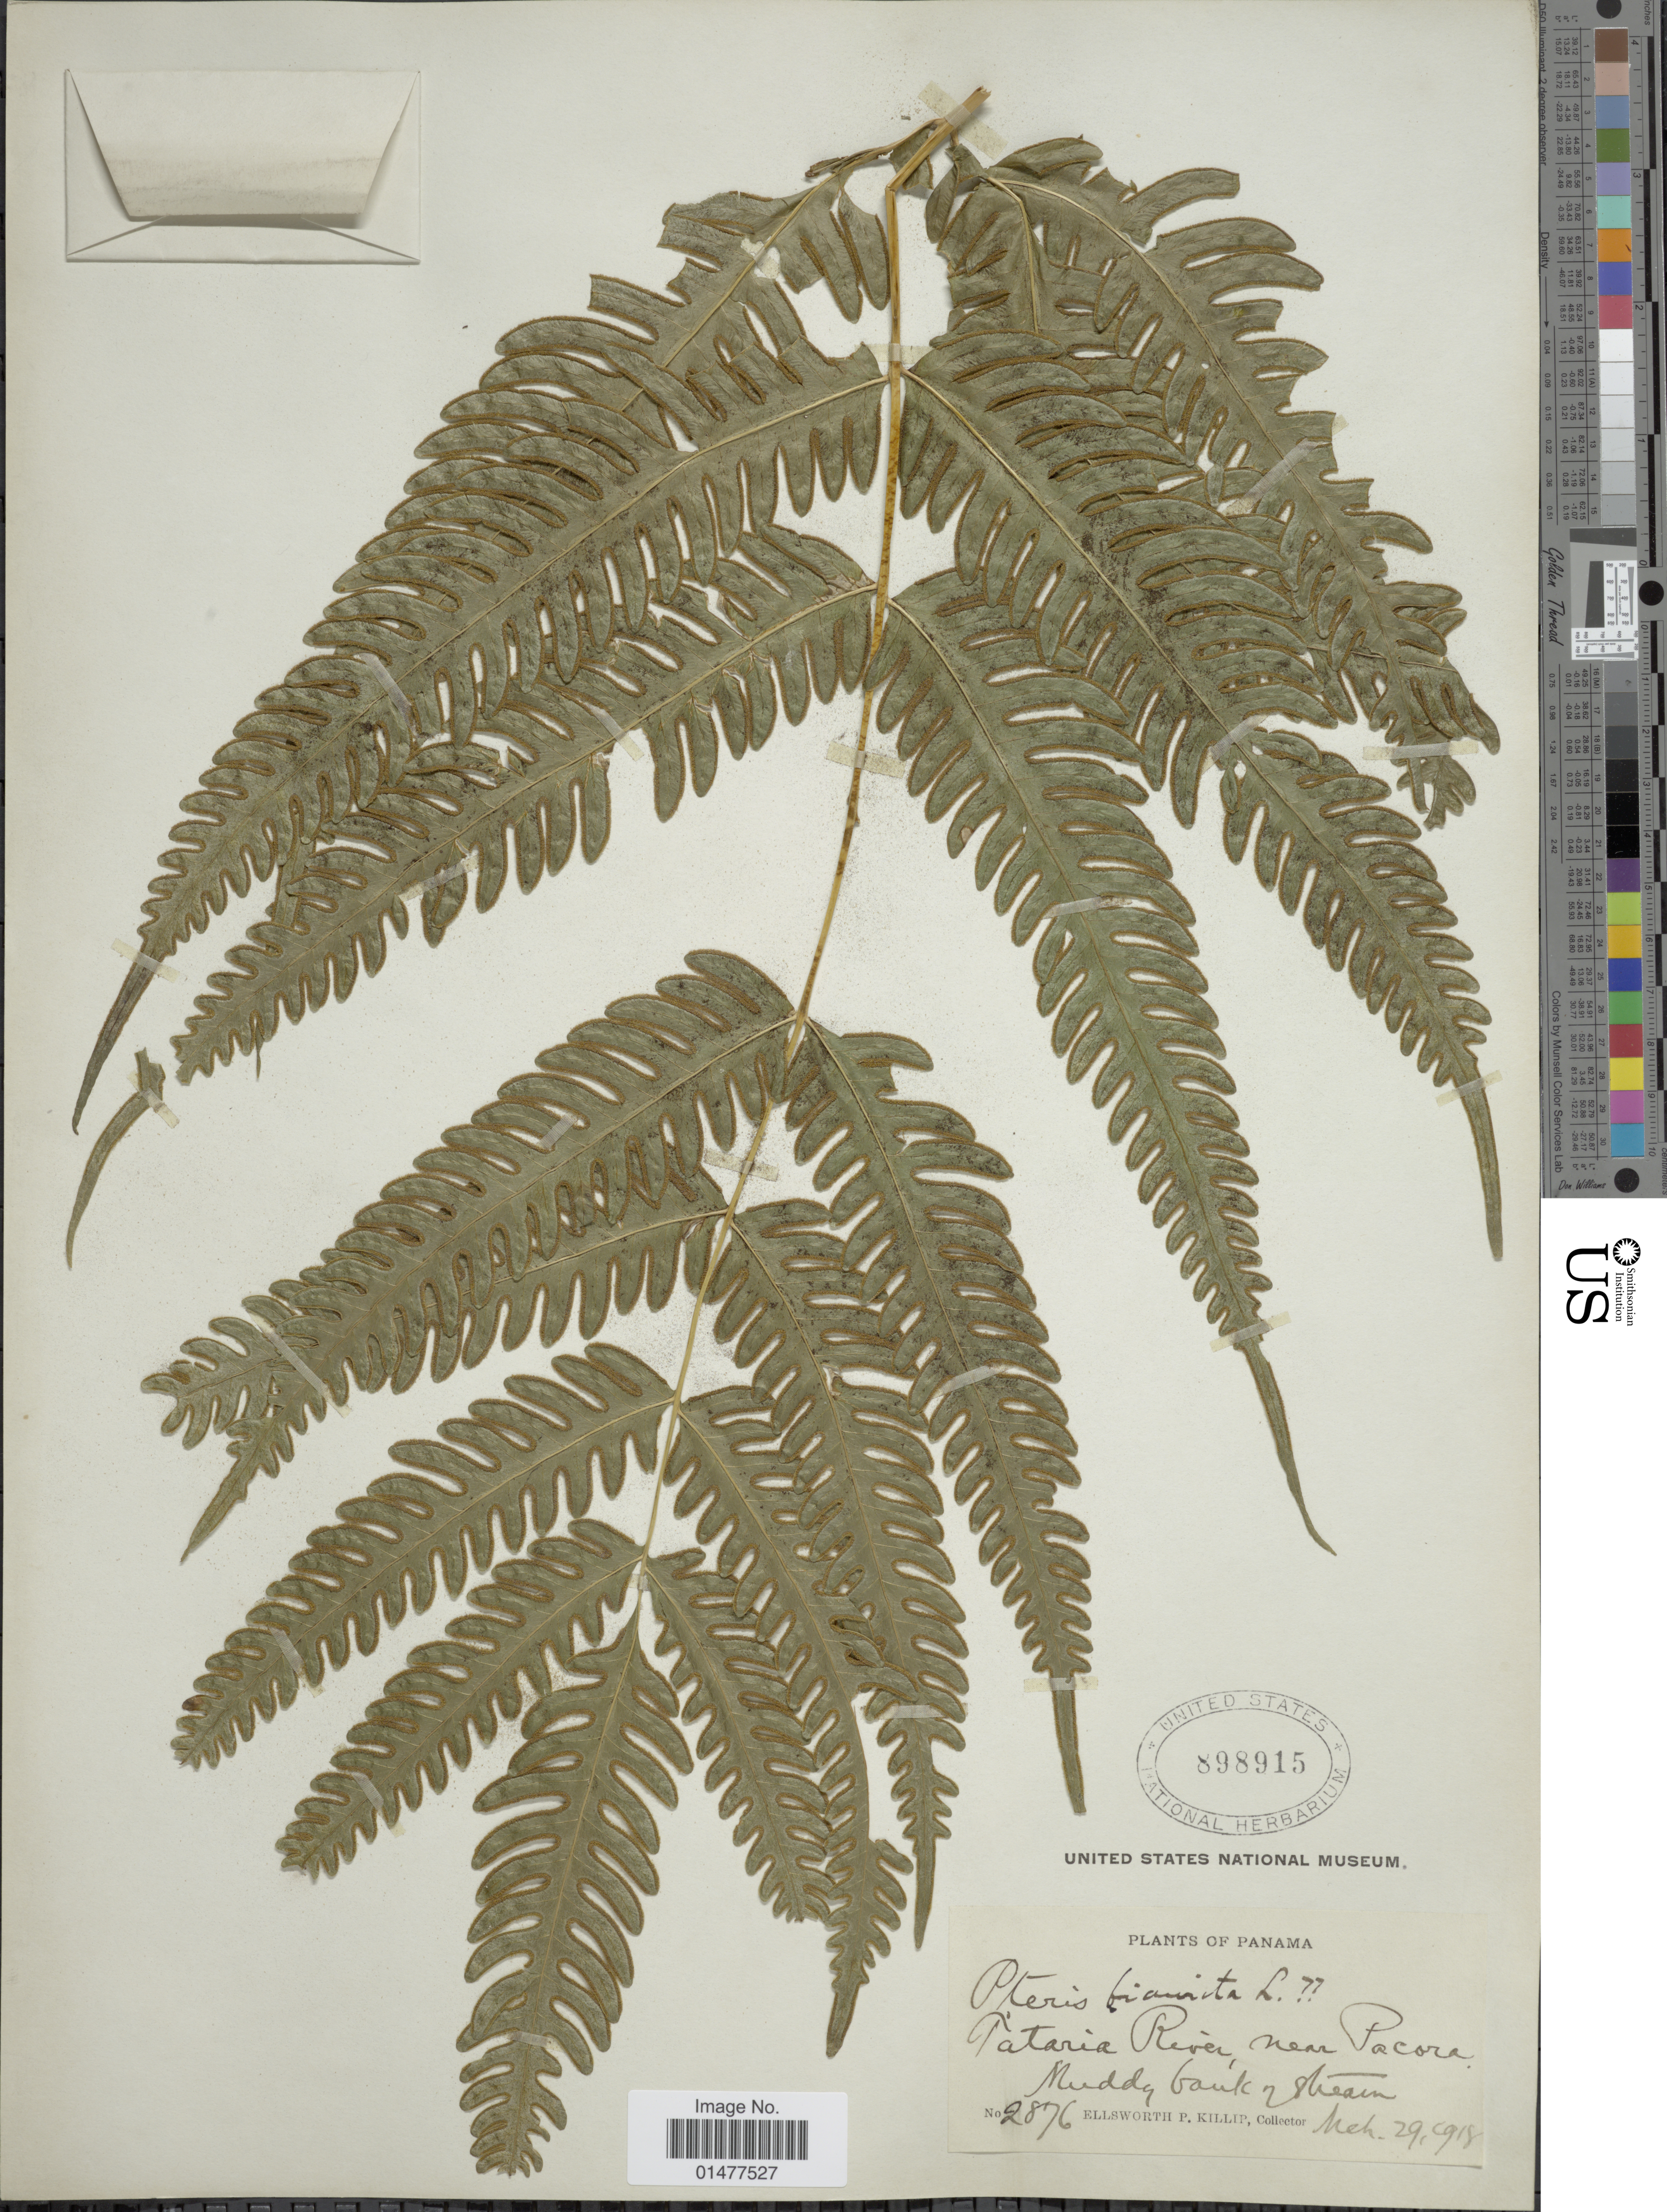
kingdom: Plantae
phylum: Tracheophyta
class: Polypodiopsida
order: Polypodiales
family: Pteridaceae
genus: Pteris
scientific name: Pteris biaurita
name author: L.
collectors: E. P. Killip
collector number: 2876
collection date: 1918-03-29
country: Panama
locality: Pataria River, near Pacora, muddy bank of stream.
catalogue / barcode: US 898915